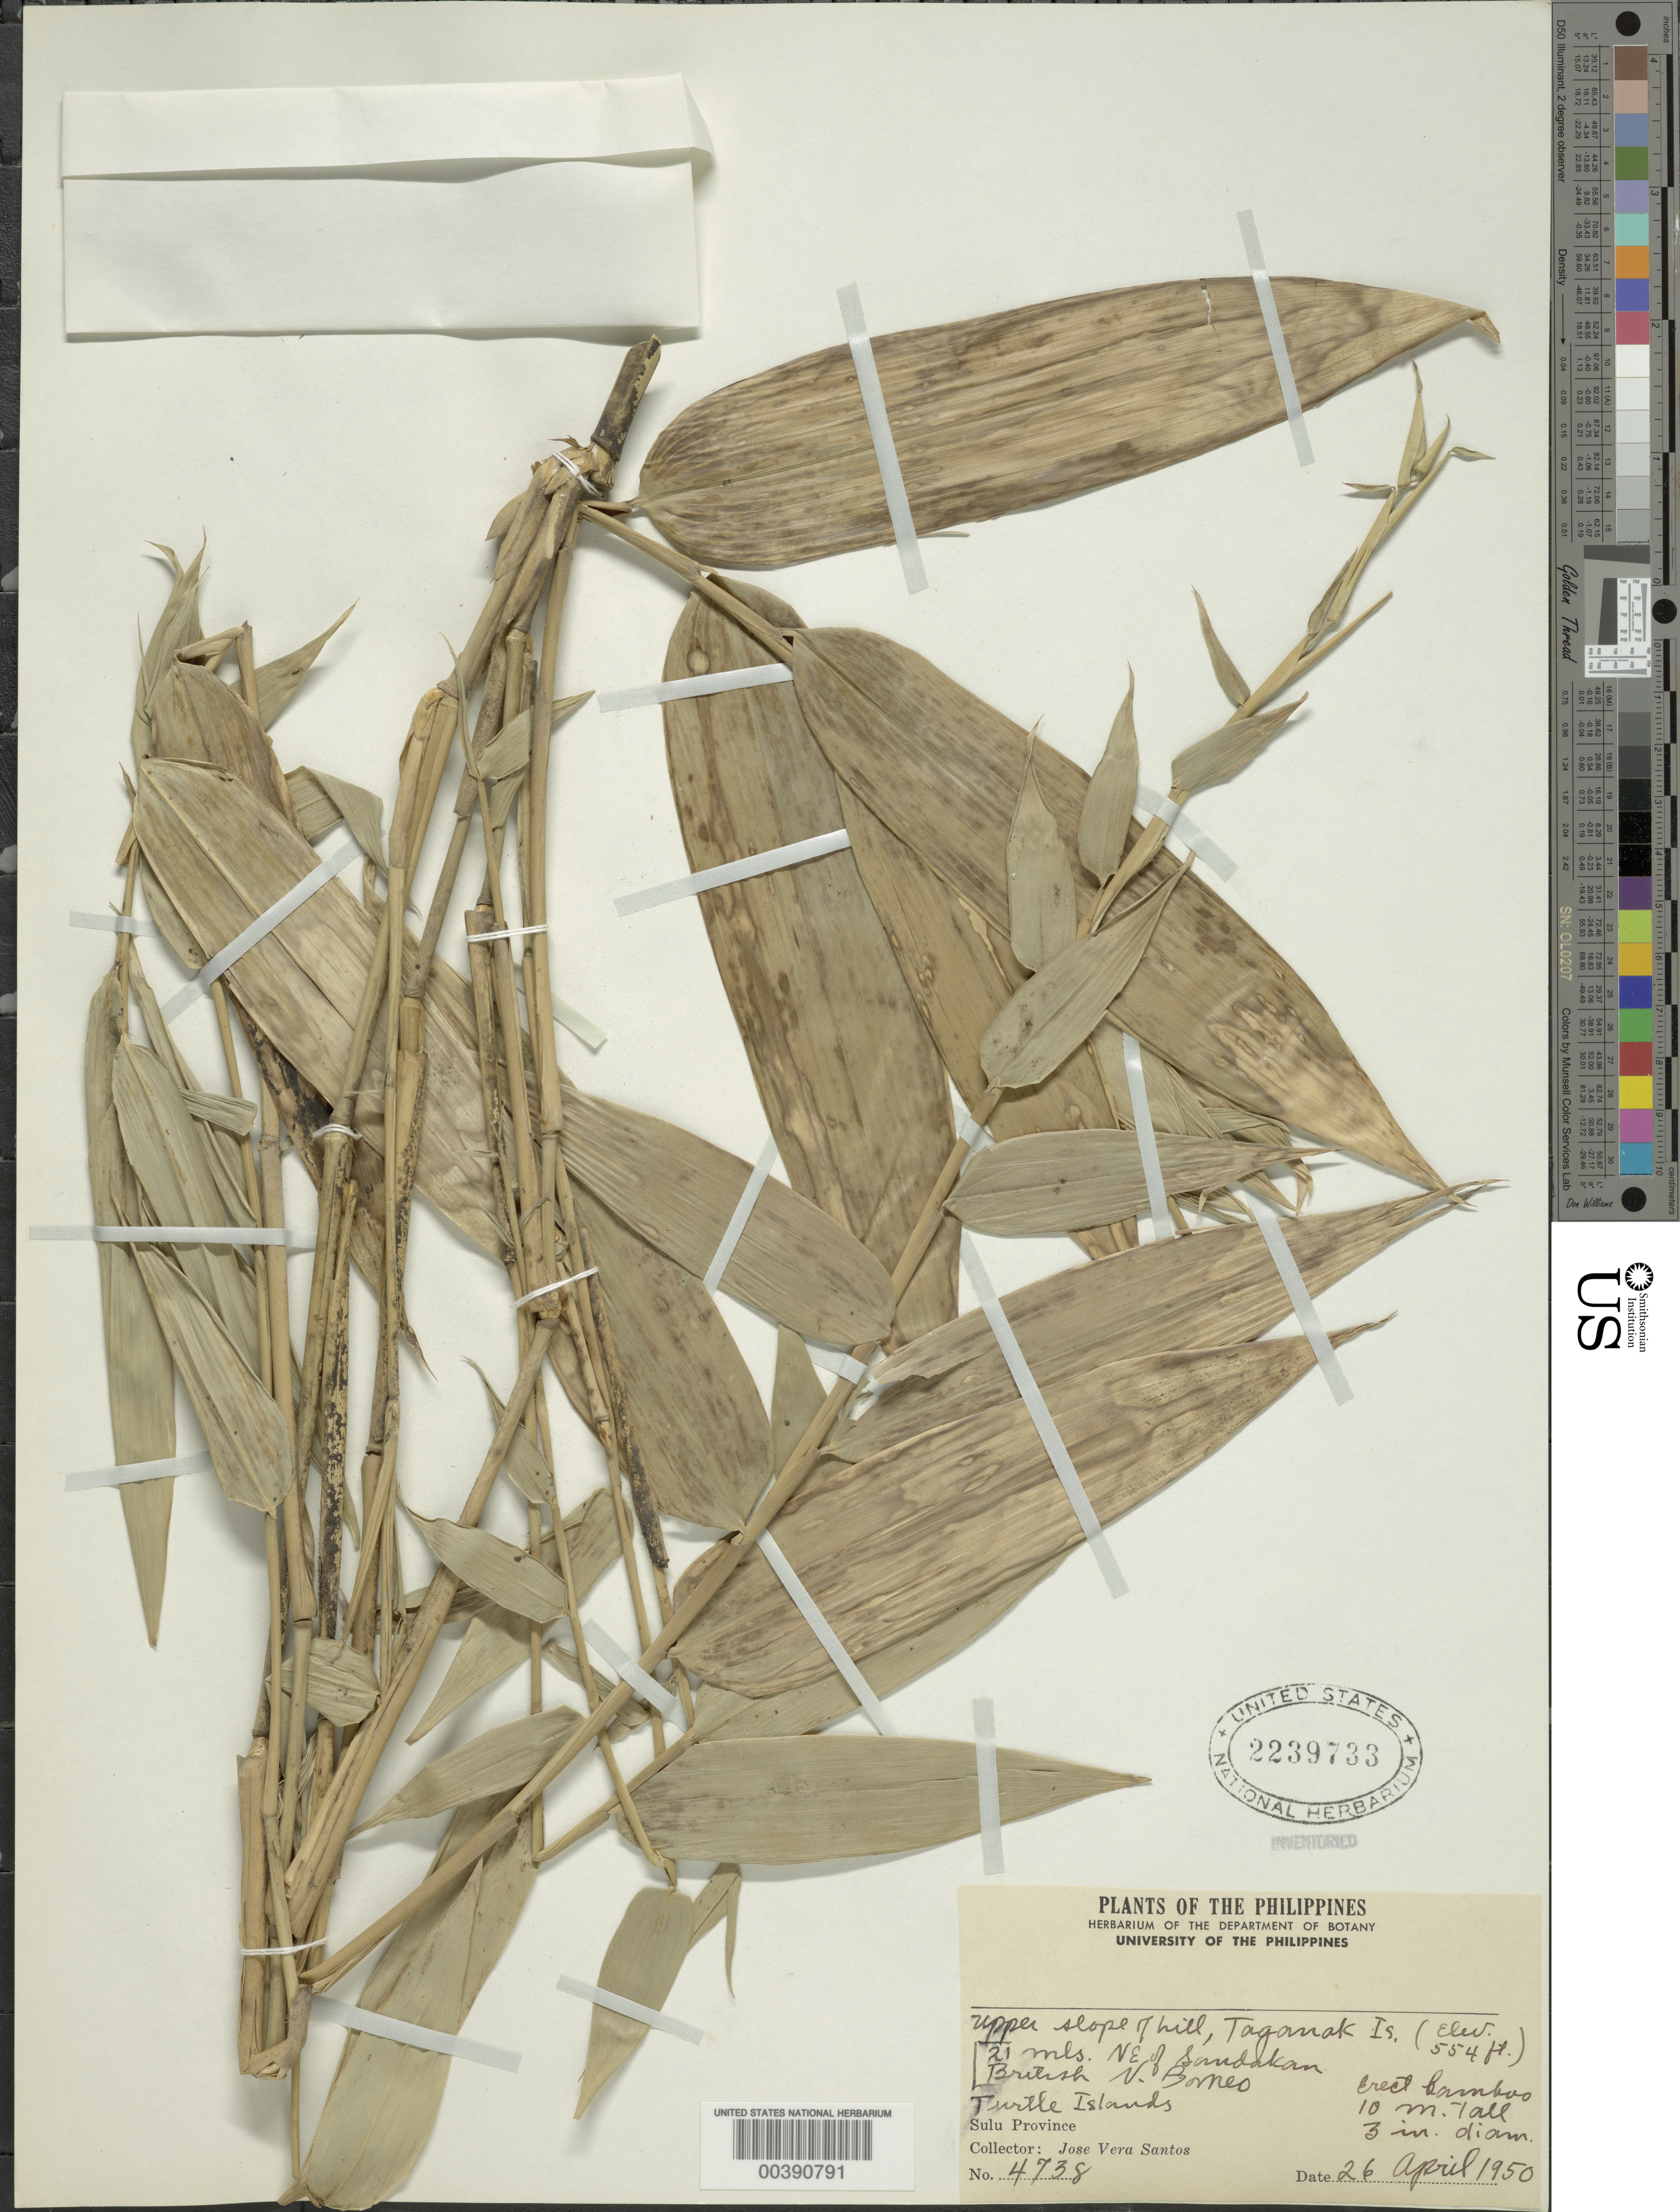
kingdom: Plantae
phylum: Tracheophyta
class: Liliopsida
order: Poales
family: Poaceae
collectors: J. V. Santos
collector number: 4738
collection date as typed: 26 Apr 1950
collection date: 1950-04-26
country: Philippines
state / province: Muslim Mindanao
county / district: Sulu / Tawi Tawi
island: Turtle Is.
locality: Turtle is., taganak i.; 21 m. ne of sandakan, borneo [Sulu Archipelago]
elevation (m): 169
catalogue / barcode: US 2239733